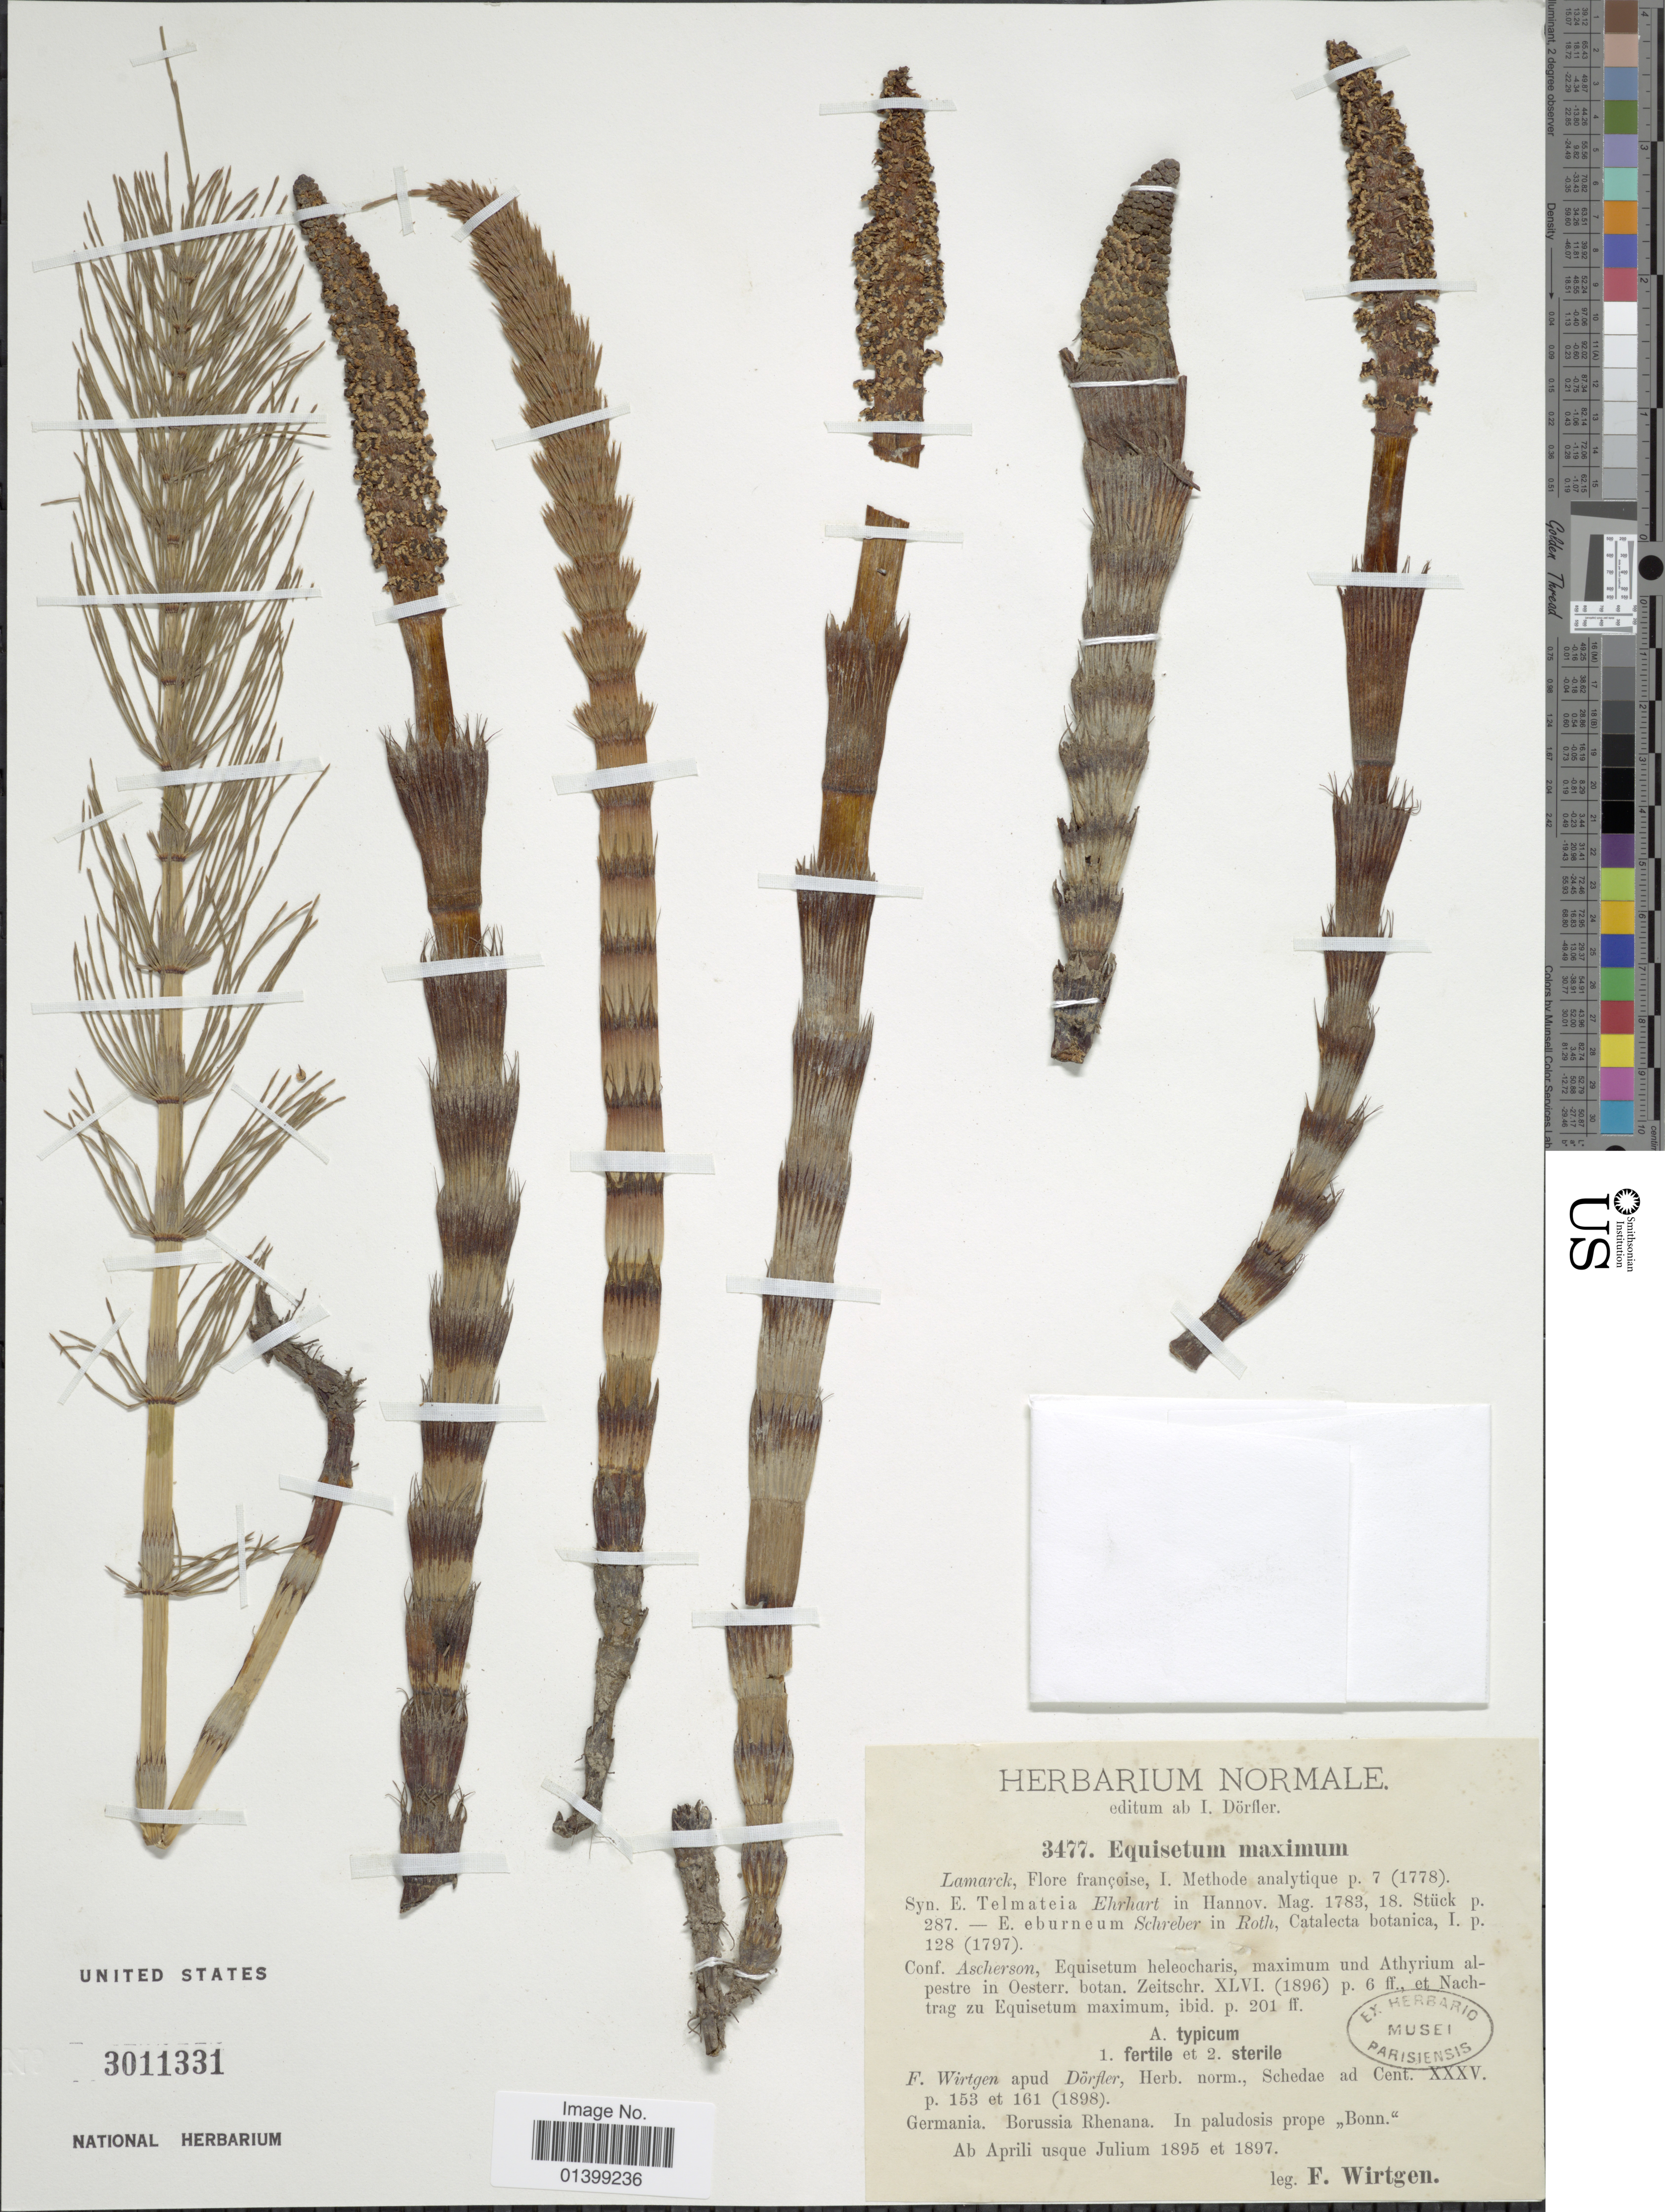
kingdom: Plantae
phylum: Tracheophyta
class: Polypodiopsida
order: Equisetales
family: Equisetaceae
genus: Equisetum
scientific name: Equisetum telmateia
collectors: F. Wirtgen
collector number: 3477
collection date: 1895-04/1897-04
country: Germany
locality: Borussia Rhenana. in paludosis prope ,,Bonn'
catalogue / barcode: US 3011331